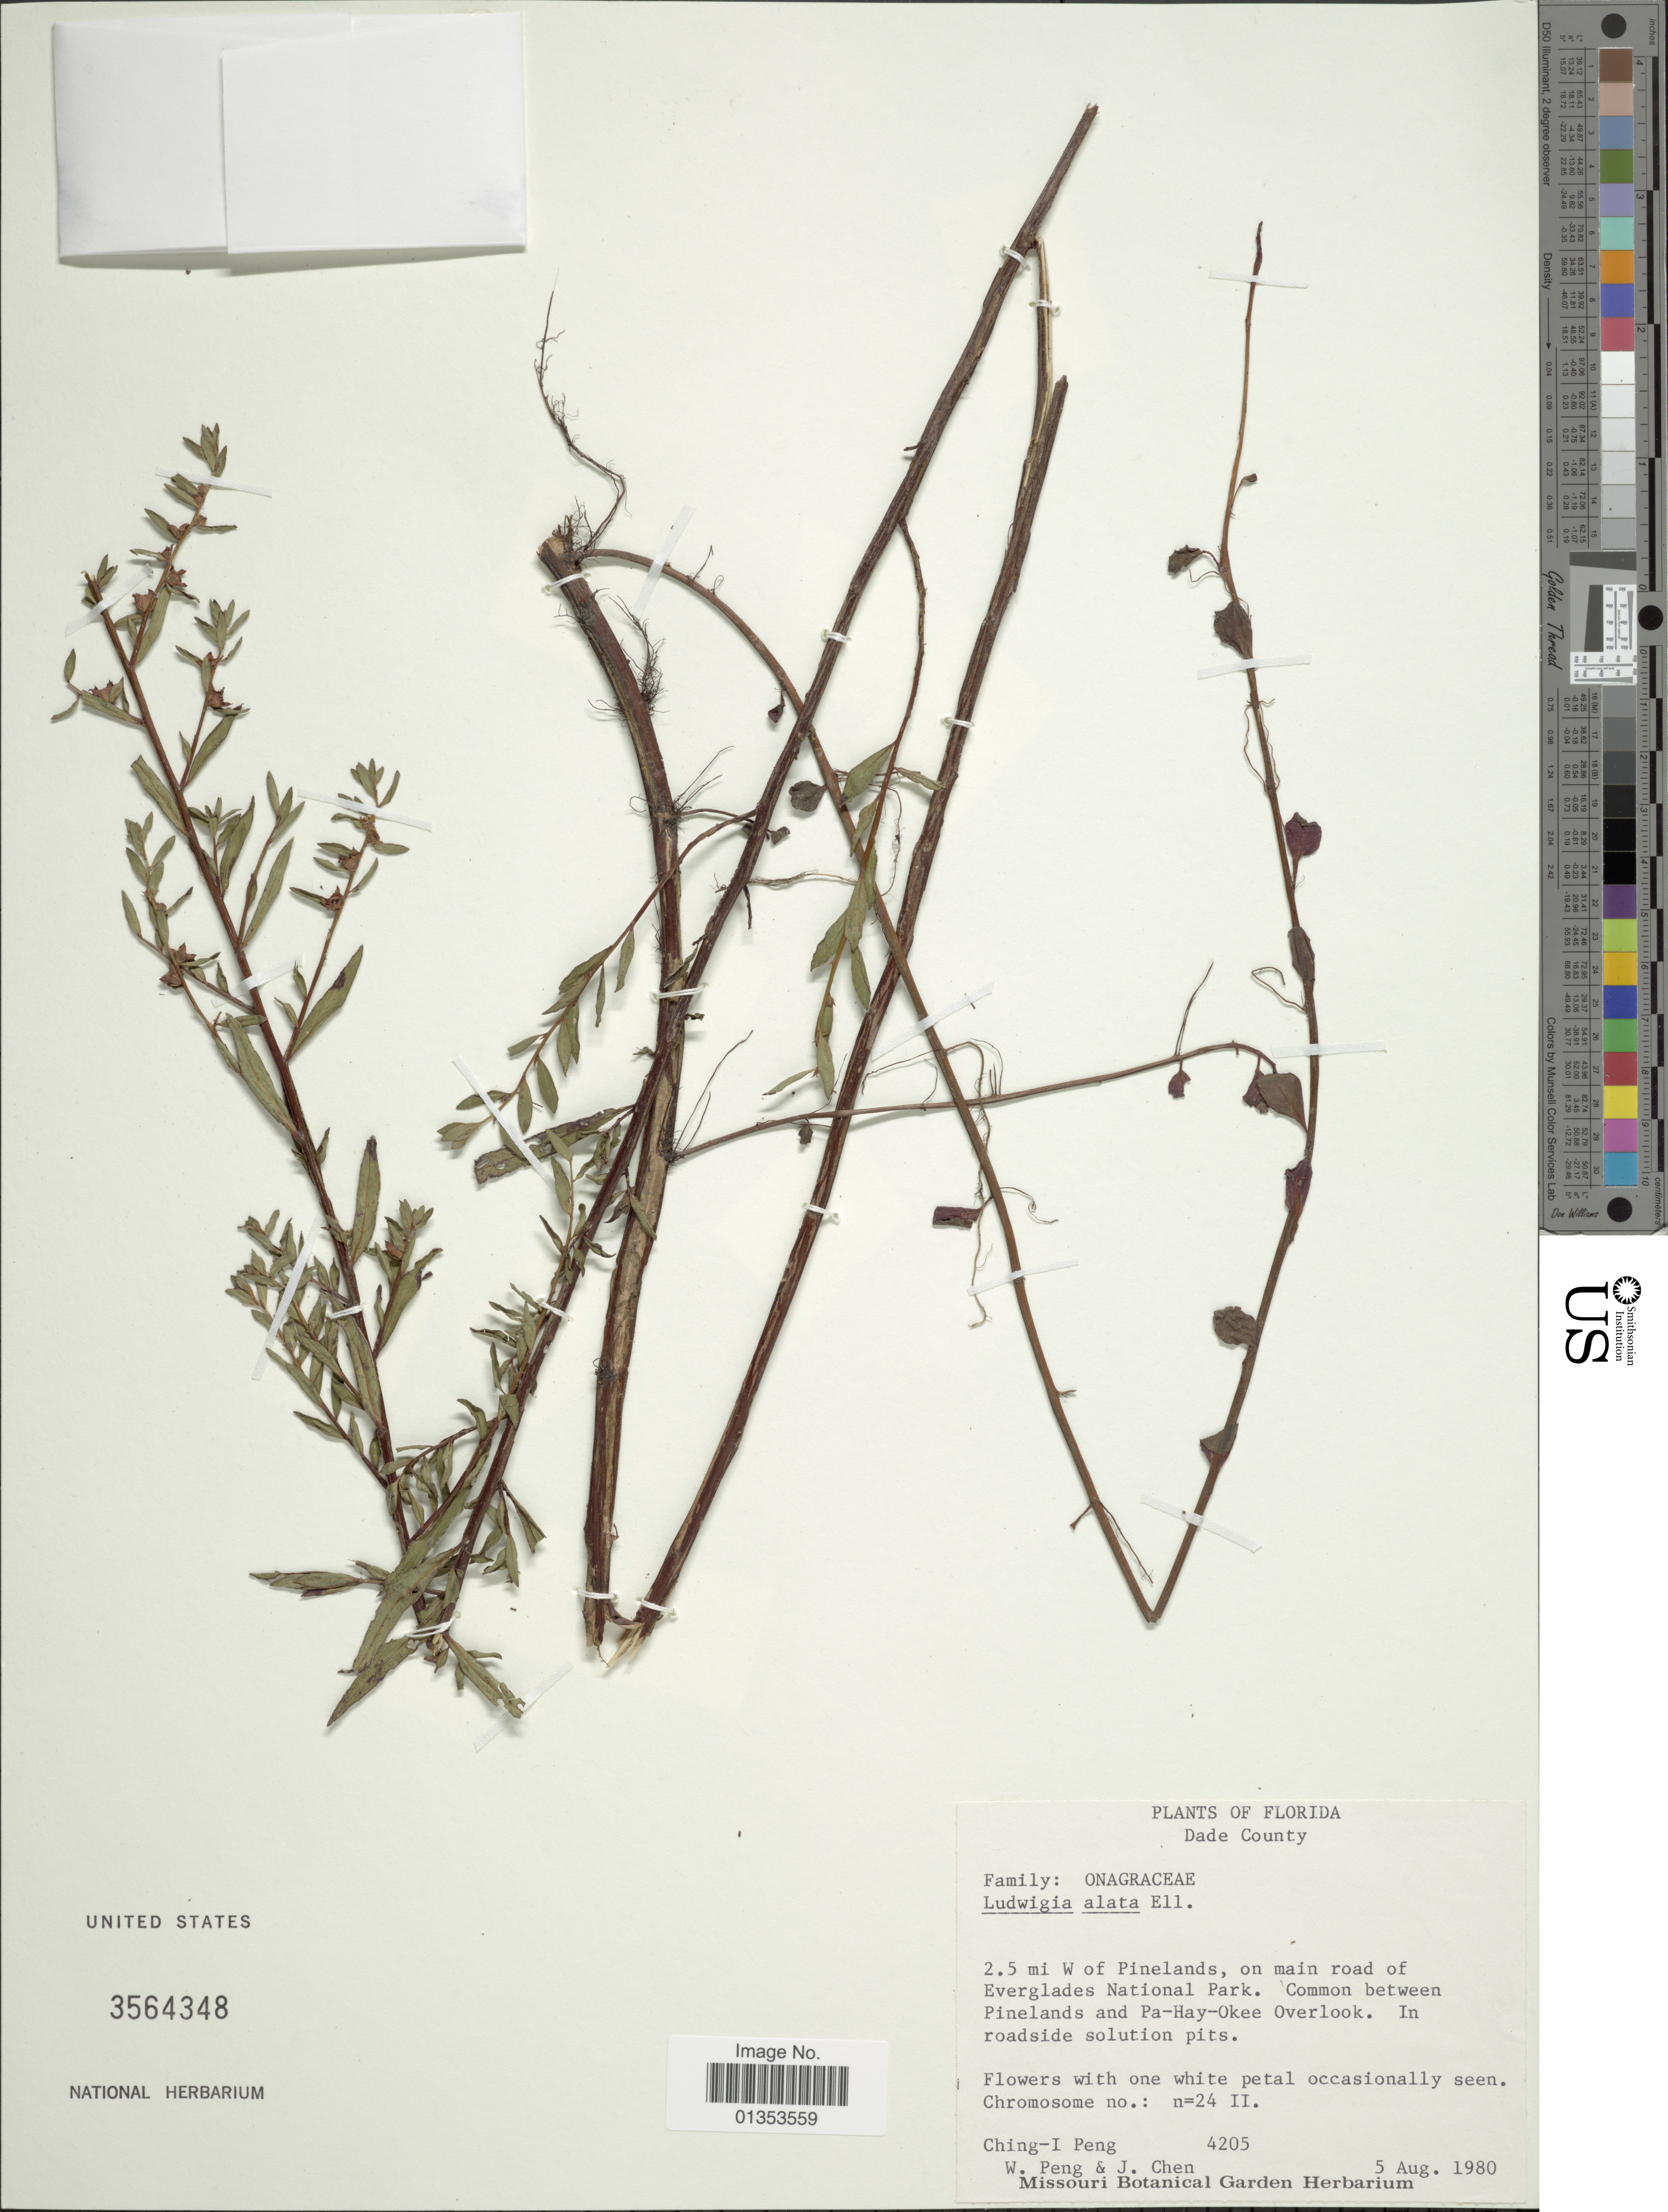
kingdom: Plantae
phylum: Tracheophyta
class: Magnoliopsida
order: Myrtales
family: Onagraceae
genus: Ludwigia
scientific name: Ludwigia alata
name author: Elliott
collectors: C.-I Peng, W. Peng & J. Chen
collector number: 4205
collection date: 1980-08-05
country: United States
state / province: Florida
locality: Dade County, 2.5 mi W of Pinelands, on main road of Everglades National Park. Common between Pinelands and Pa-Hay-Okee Overlook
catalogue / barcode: US 3564348